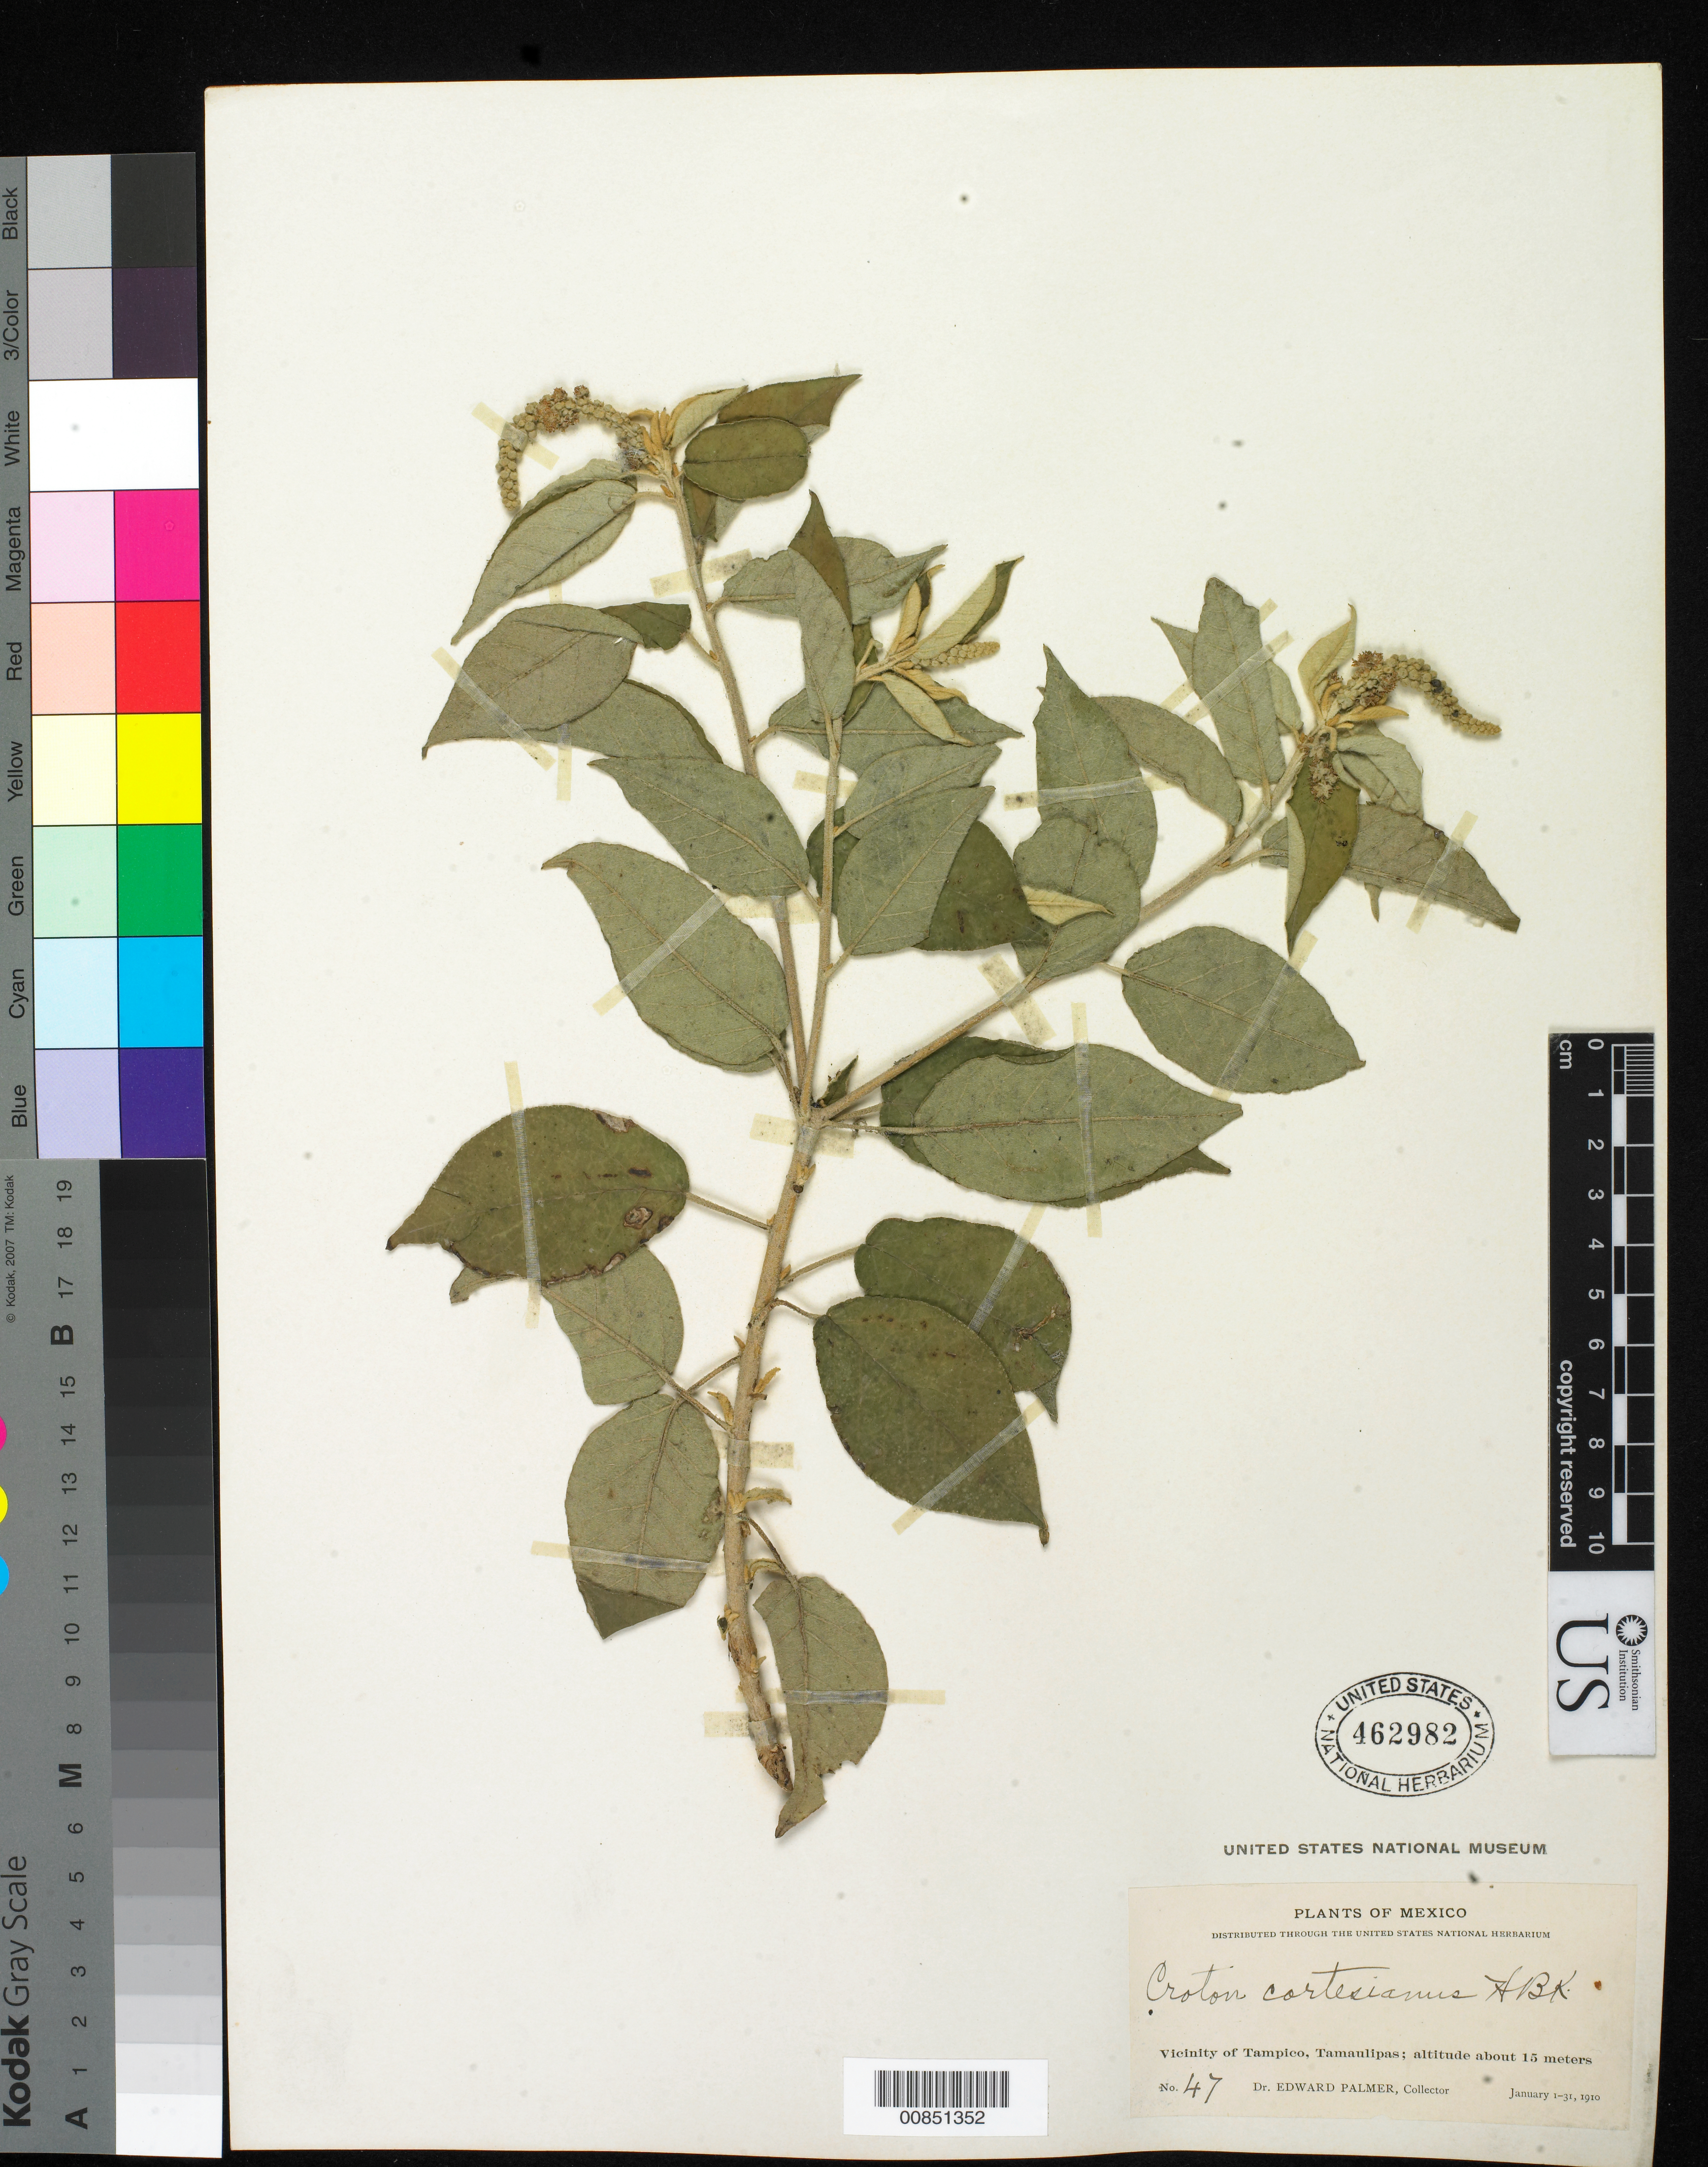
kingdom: Plantae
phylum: Tracheophyta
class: Magnoliopsida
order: Malpighiales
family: Euphorbiaceae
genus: Croton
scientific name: Croton cortesianus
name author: Kunth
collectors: E. Palmer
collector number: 47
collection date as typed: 01 Jan 1910 to 31 Jan 1910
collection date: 1910-01-01/1910-01-31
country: Mexico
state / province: Tamaulipas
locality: Vicinity of Tampico, Tamaulipas.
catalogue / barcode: US 462982